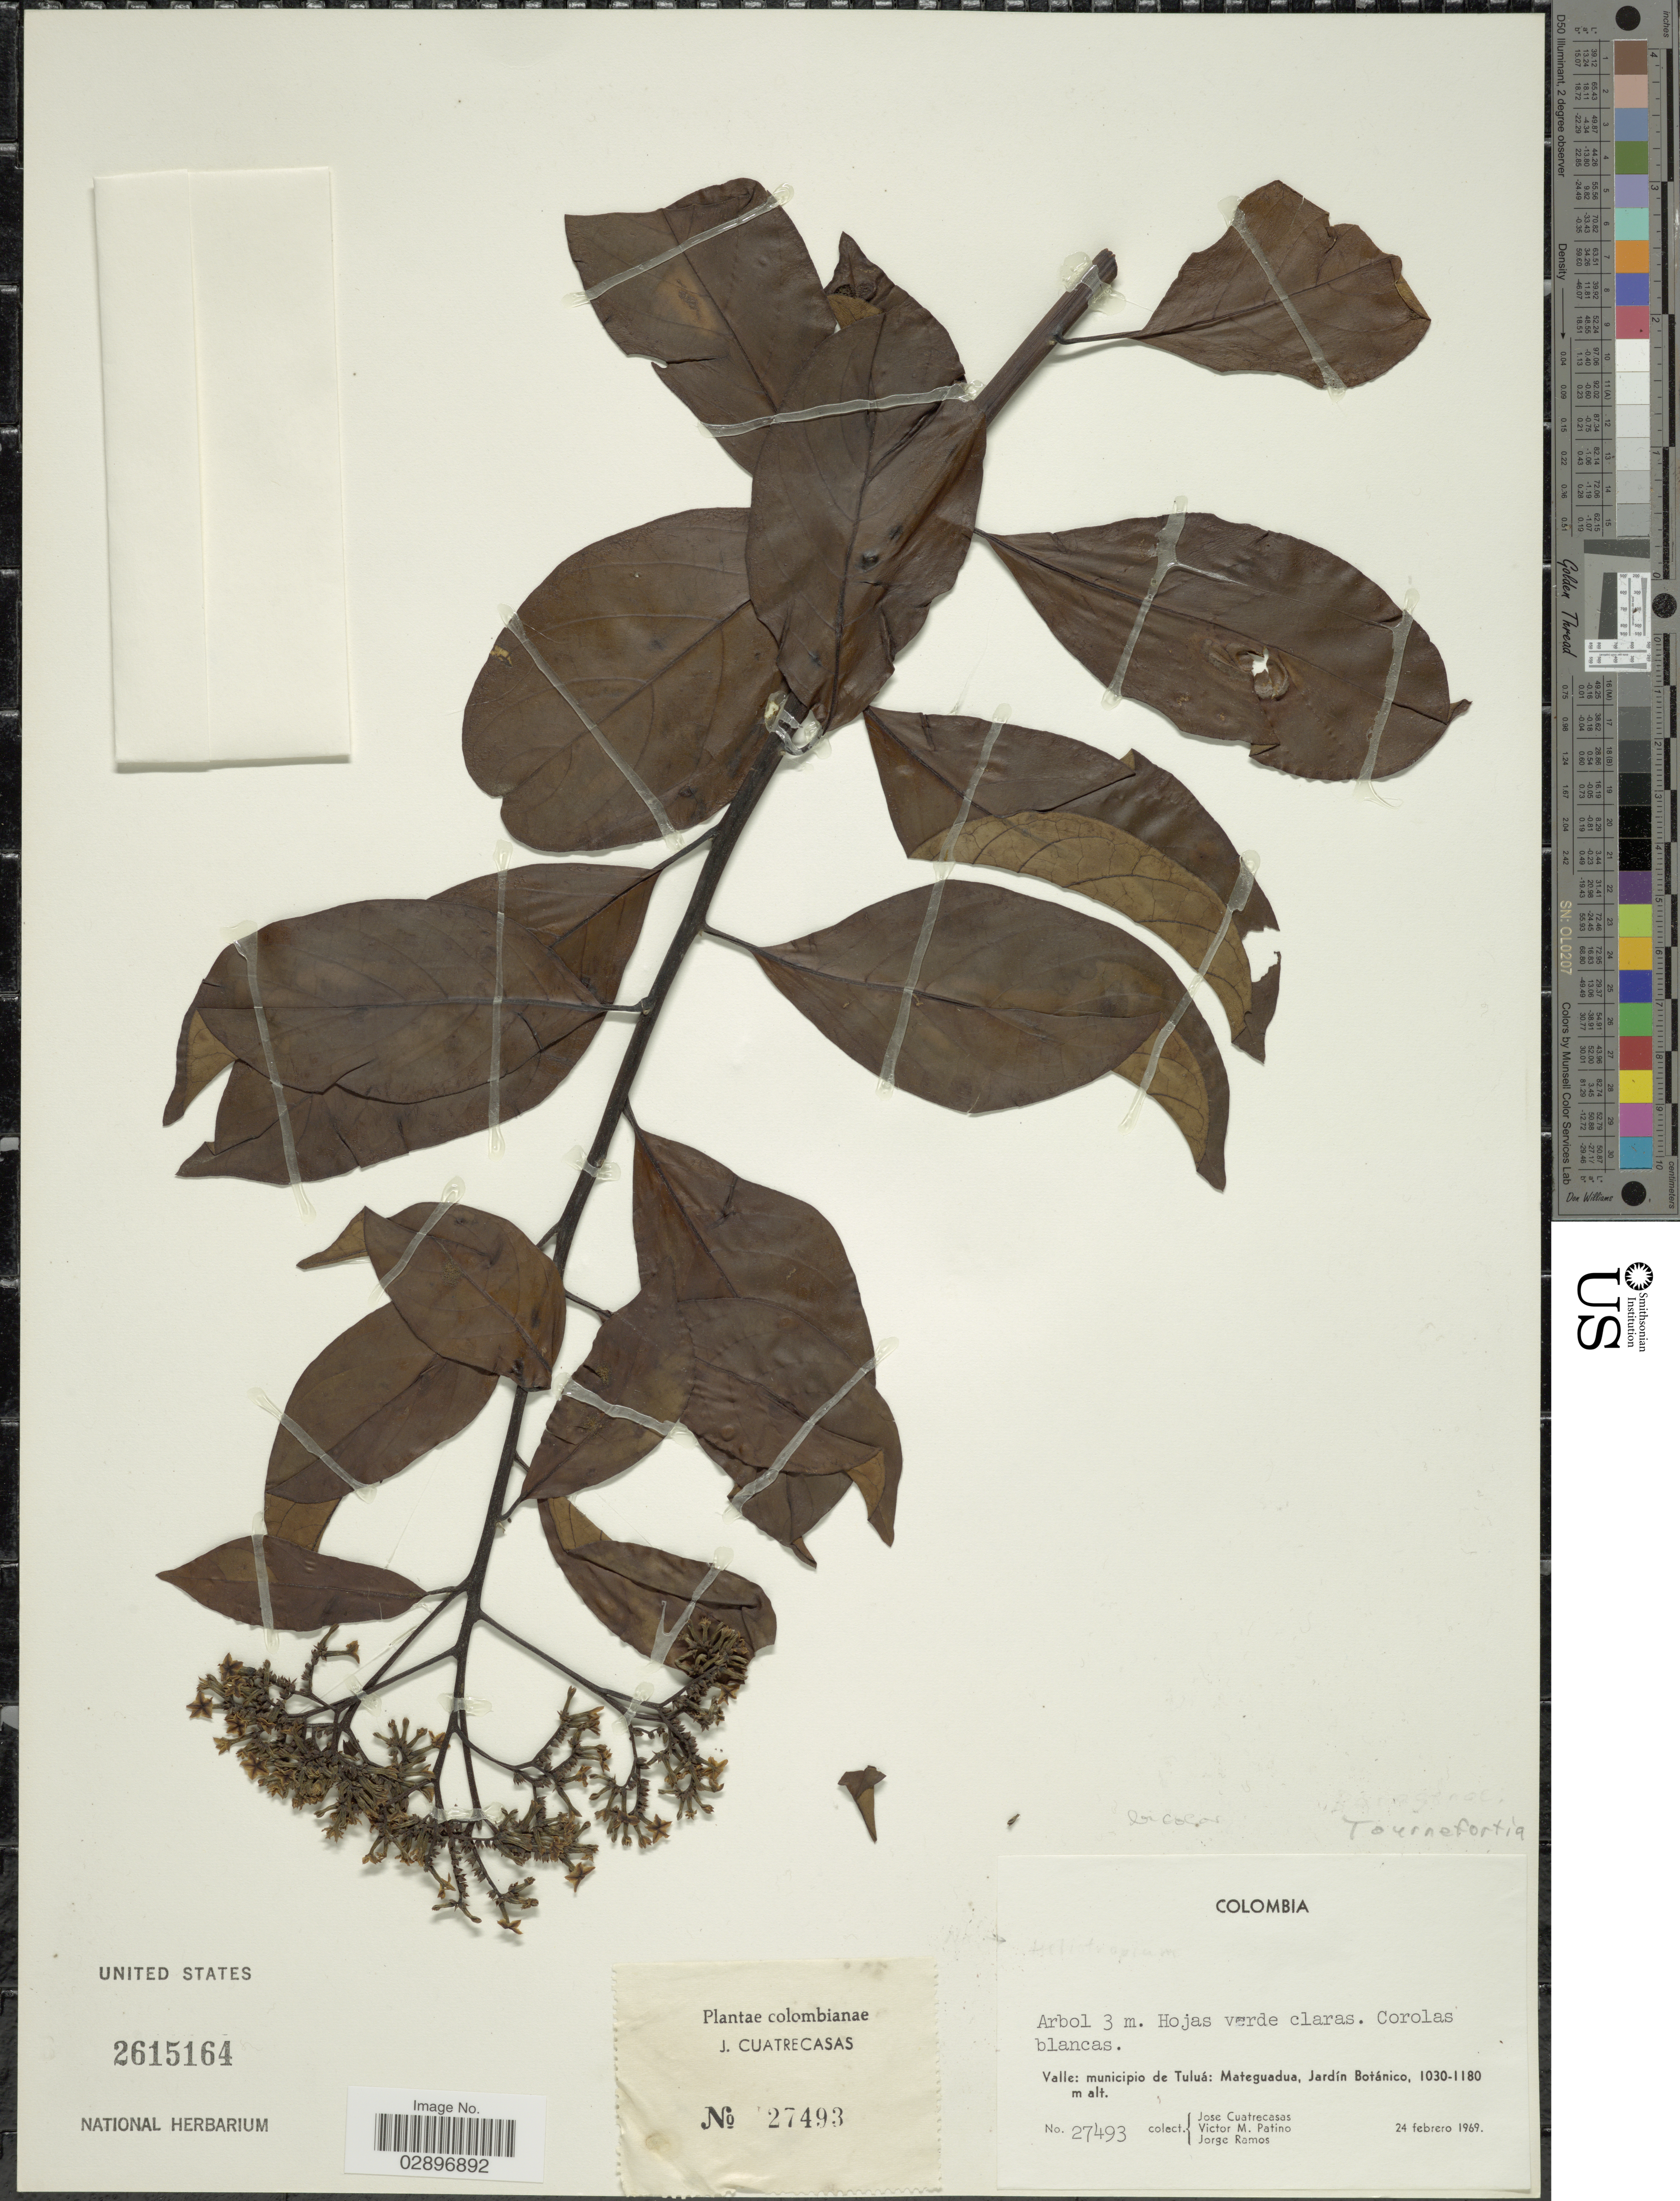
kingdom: Plantae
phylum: Tracheophyta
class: Magnoliopsida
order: Boraginales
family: Heliotropiaceae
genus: Tournefortia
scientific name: Tournefortia bicolor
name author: Sw.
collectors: J. Cuatrecasas, V. M. Patiño & J. Ramos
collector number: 27493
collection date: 1969-02-24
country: Colombia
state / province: Valle del Cauca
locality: Valle: municipio de Tuluá: Mateguadua, Jardín Botánico.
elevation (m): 1030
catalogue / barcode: US 2615164